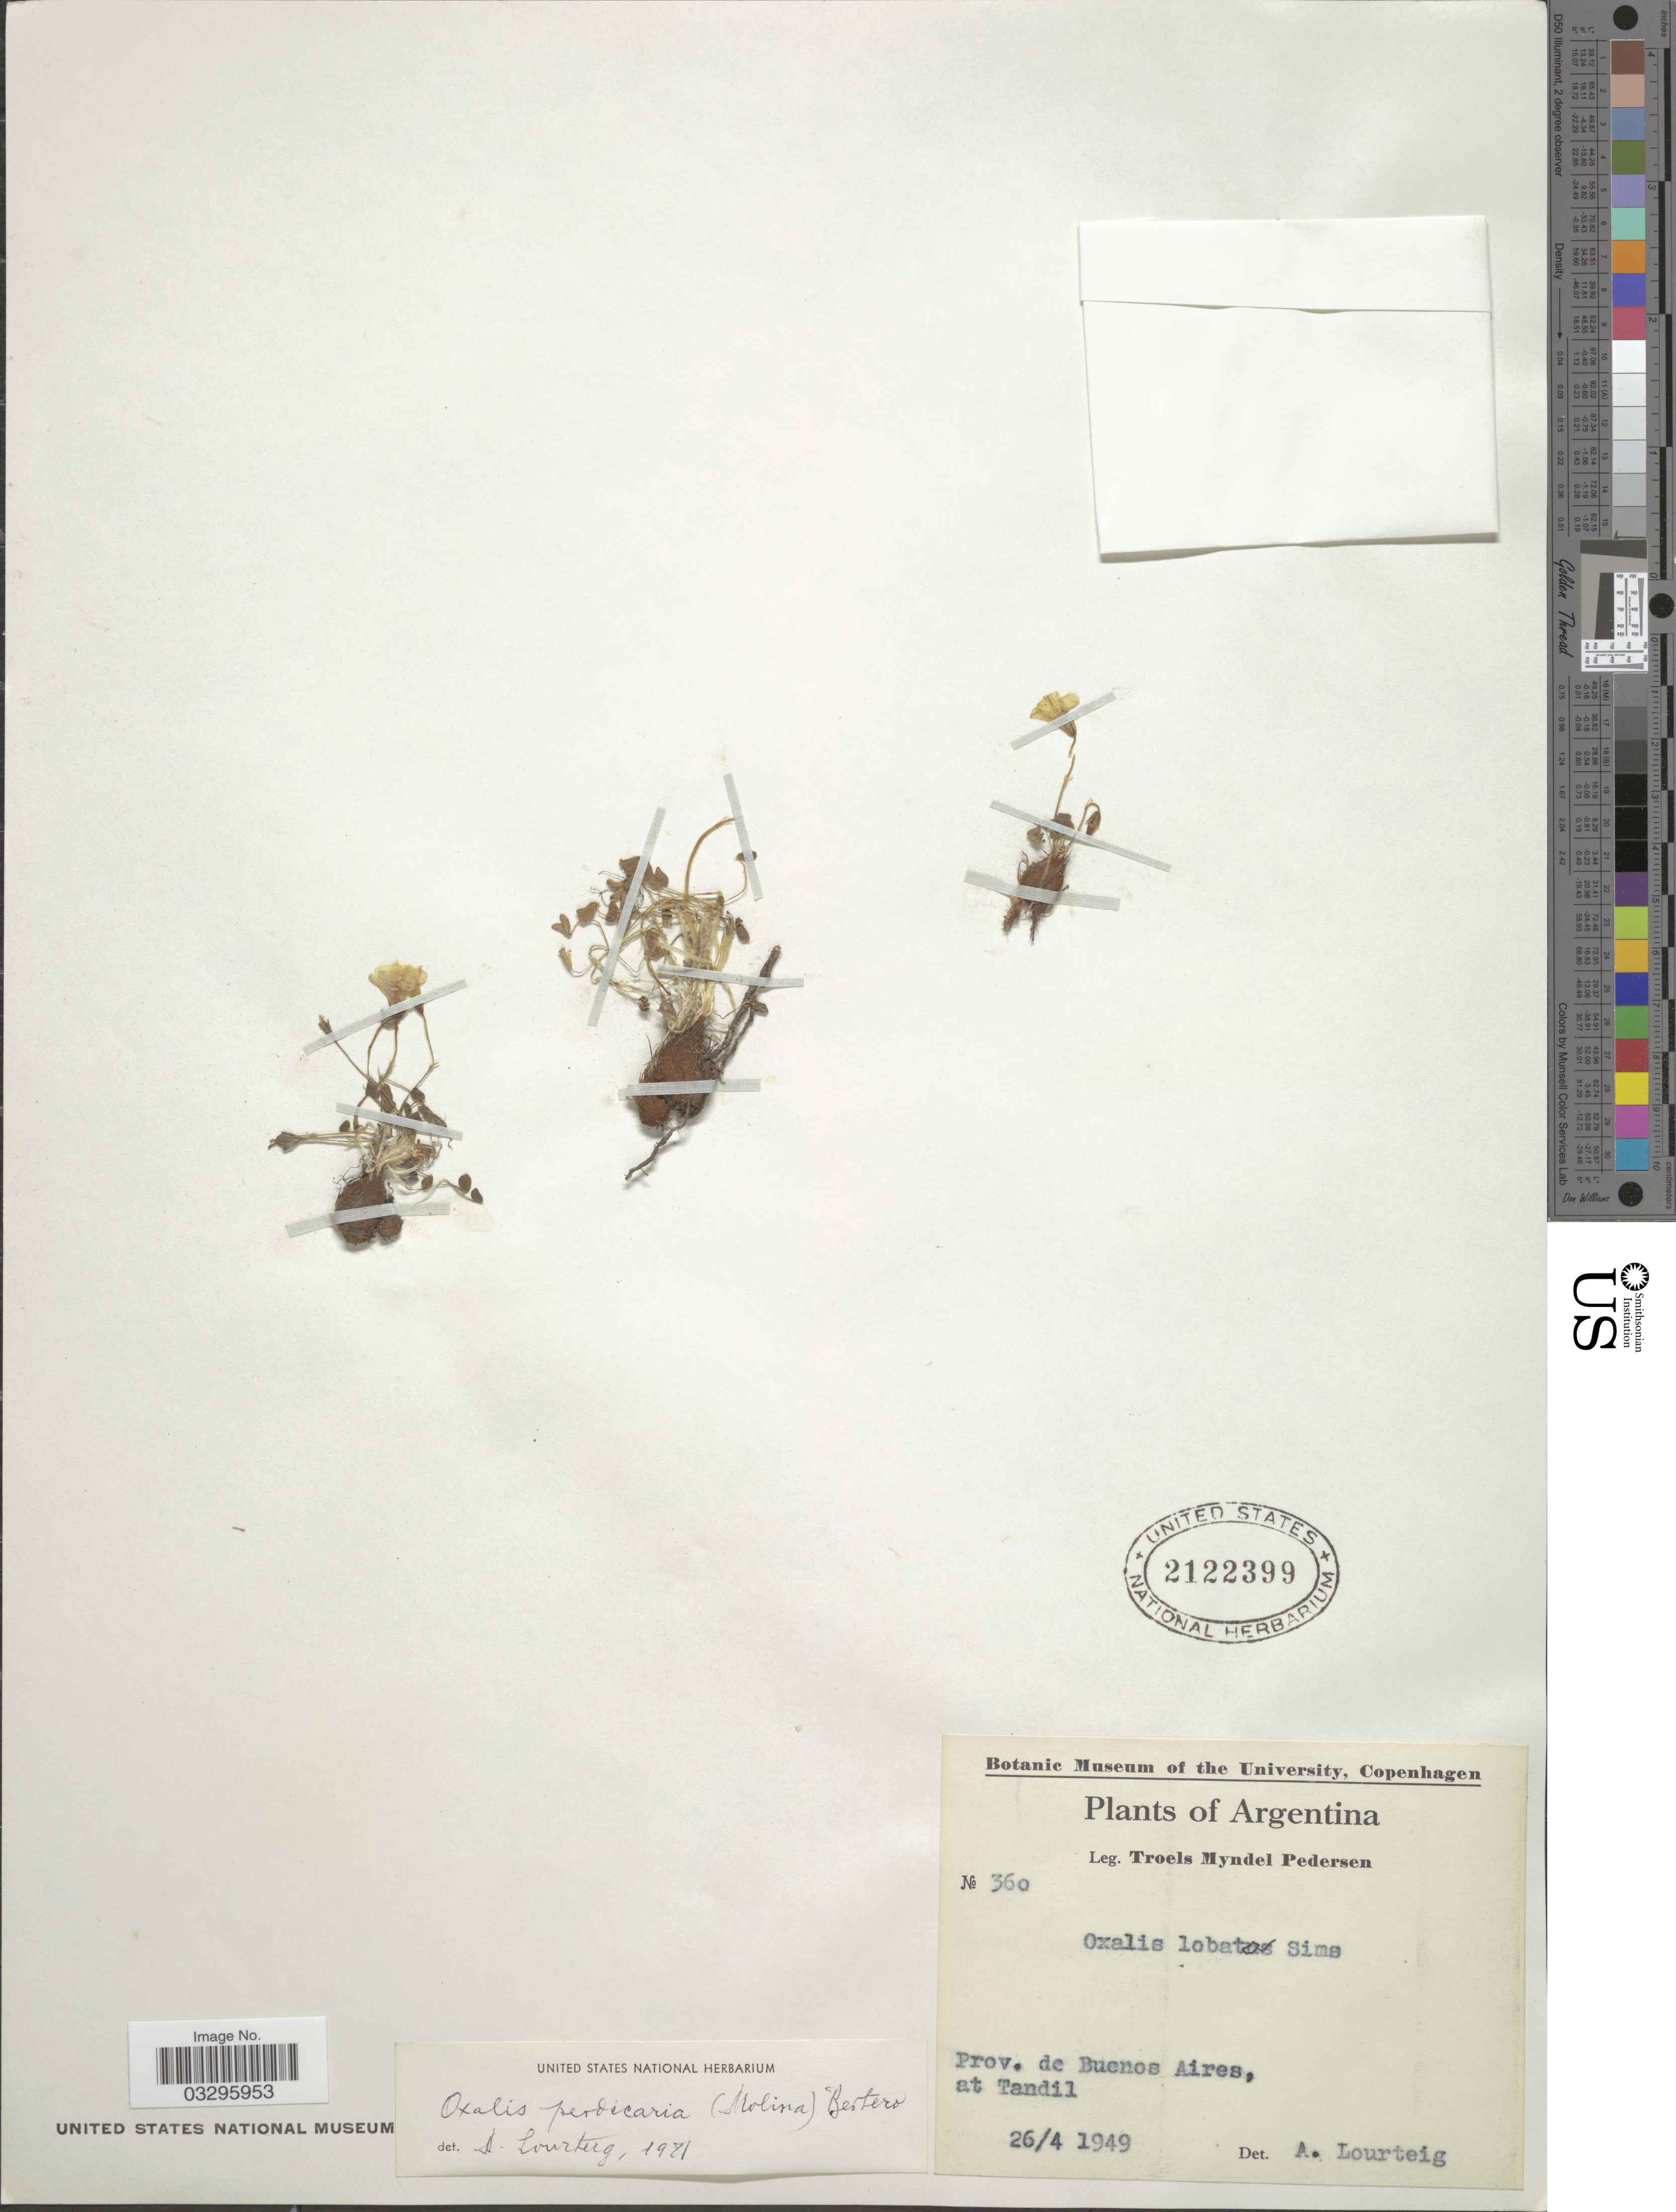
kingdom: Plantae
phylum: Tracheophyta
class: Magnoliopsida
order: Oxalidales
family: Oxalidaceae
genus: Oxalis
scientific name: Oxalis perdicaria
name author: (Molina) Bertero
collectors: T. Pederson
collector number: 360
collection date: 1949-04-26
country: Argentina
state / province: Buenos Aires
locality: At Tandil.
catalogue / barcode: US 2122399